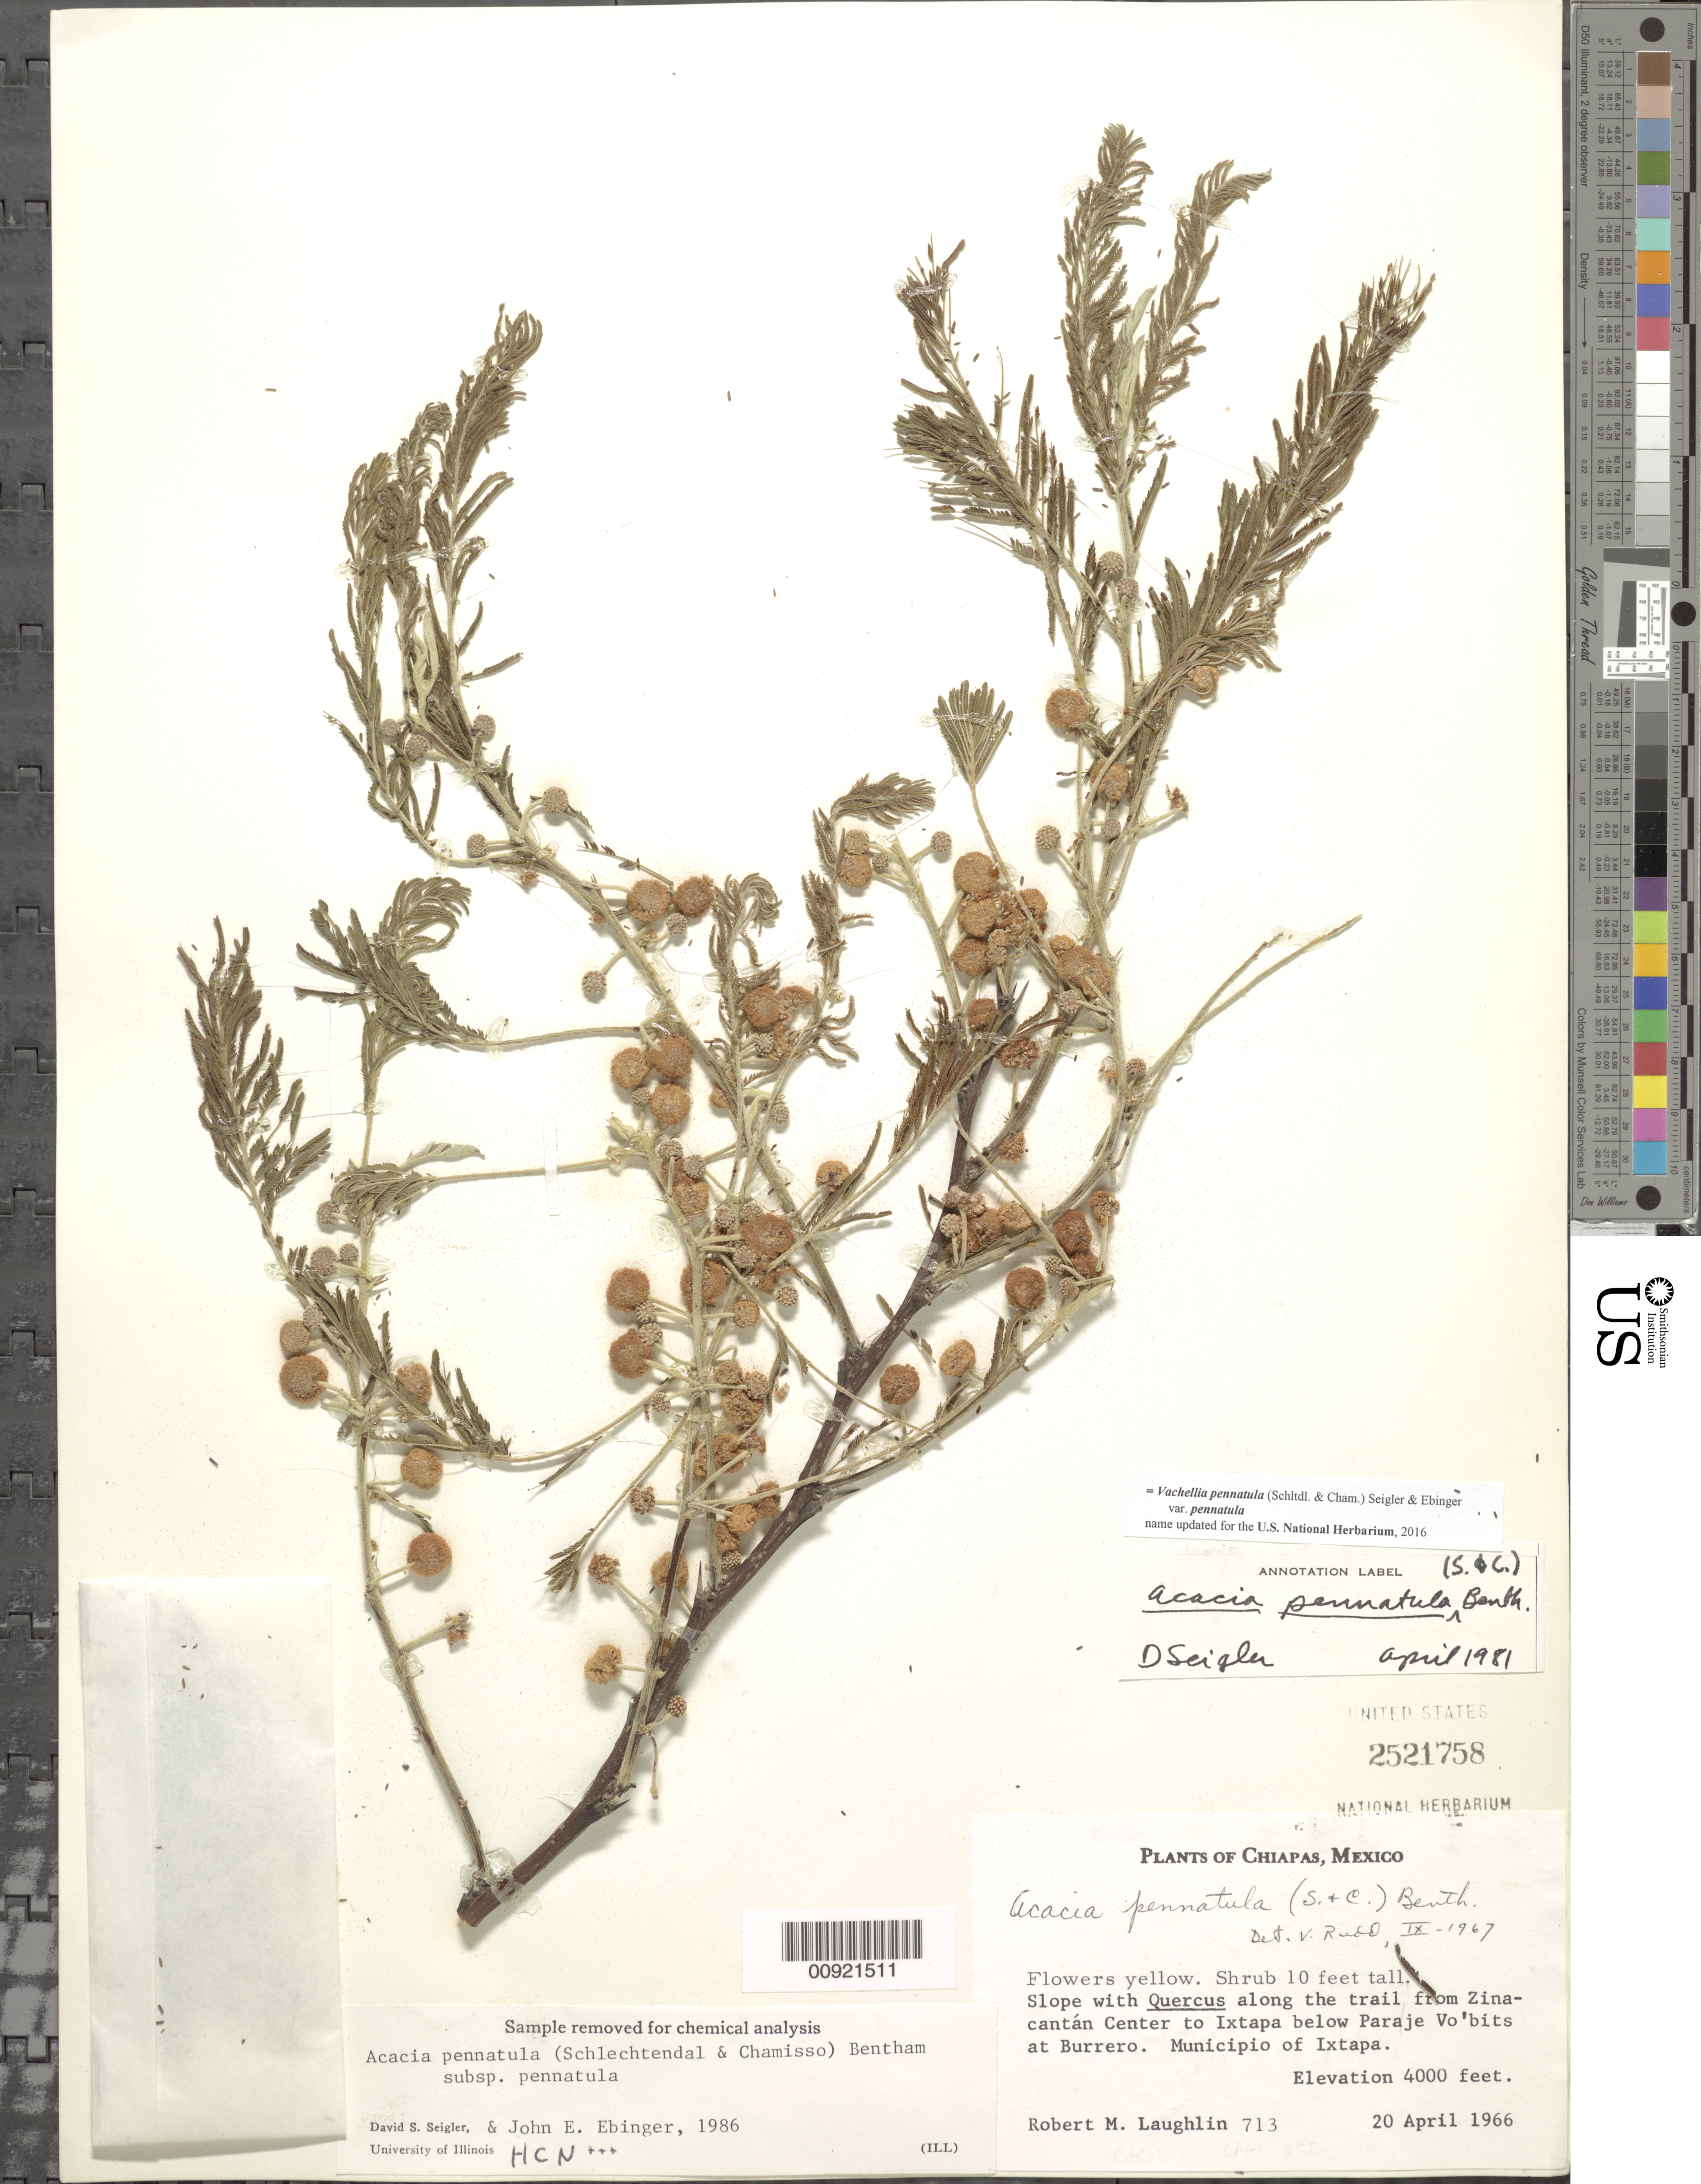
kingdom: Plantae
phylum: Tracheophyta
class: Magnoliopsida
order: Fabales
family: Fabaceae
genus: Vachellia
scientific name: Vachellia pennatula var. pennatula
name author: (Schltdl. & Cham.) Seigler & Ebinger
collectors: R. M. Laughlin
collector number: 713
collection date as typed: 20 Apr 1966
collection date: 1966-04-20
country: Mexico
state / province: Chiapas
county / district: Ixtapa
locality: Along the trail from Zinacantán Center to Ixtapa below Paraje Vo'bits at Burrero. Municipio of Ixtapa.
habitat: Slope with Quercus.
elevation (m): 1219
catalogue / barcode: US 2521758